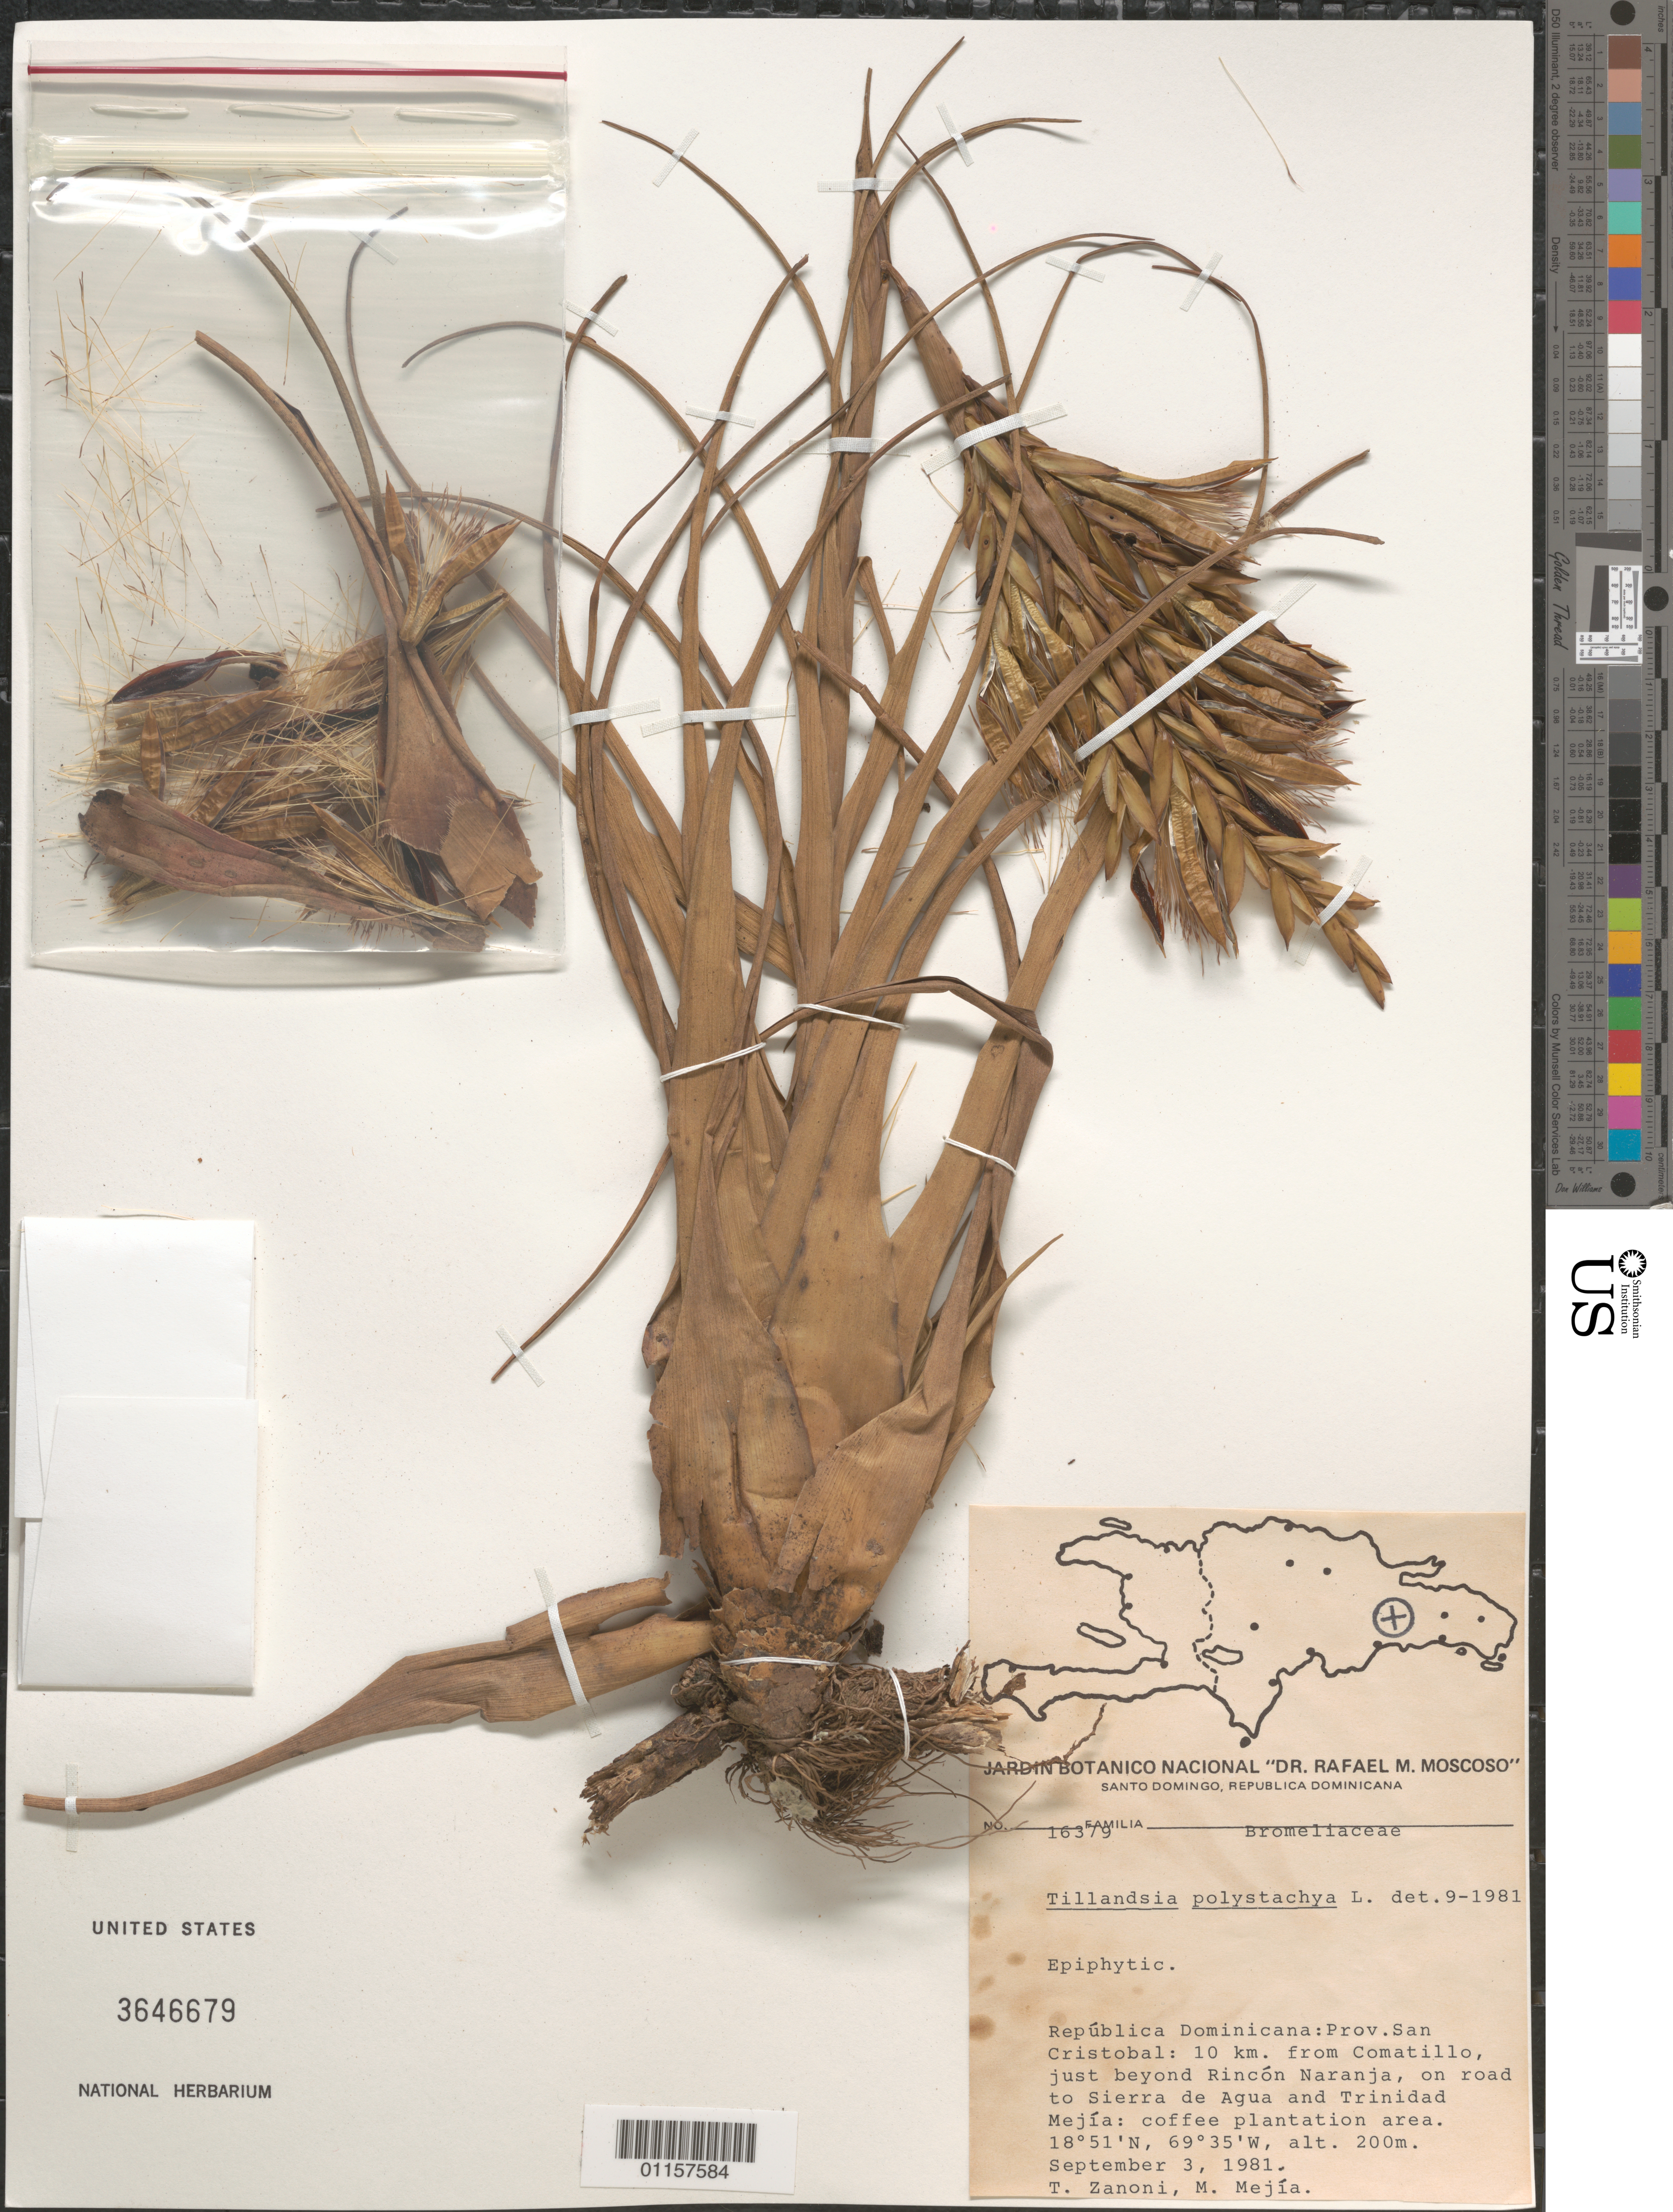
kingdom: Plantae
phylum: Tracheophyta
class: Liliopsida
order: Poales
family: Bromeliaceae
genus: Tillandsia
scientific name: Tillandsia polystachia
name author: (L.) L.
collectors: T. A. Zanoni & M. Mejia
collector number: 16379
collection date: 1981-09-03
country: Dominican Republic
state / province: San Cristóbal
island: Hispaniola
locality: Comatillo; 10 km from Comatillo, just beyond rincón Naranja, on road to Sierra de Agua and Trinidad Mejía: coffee plantation area.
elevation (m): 200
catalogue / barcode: US 3646679